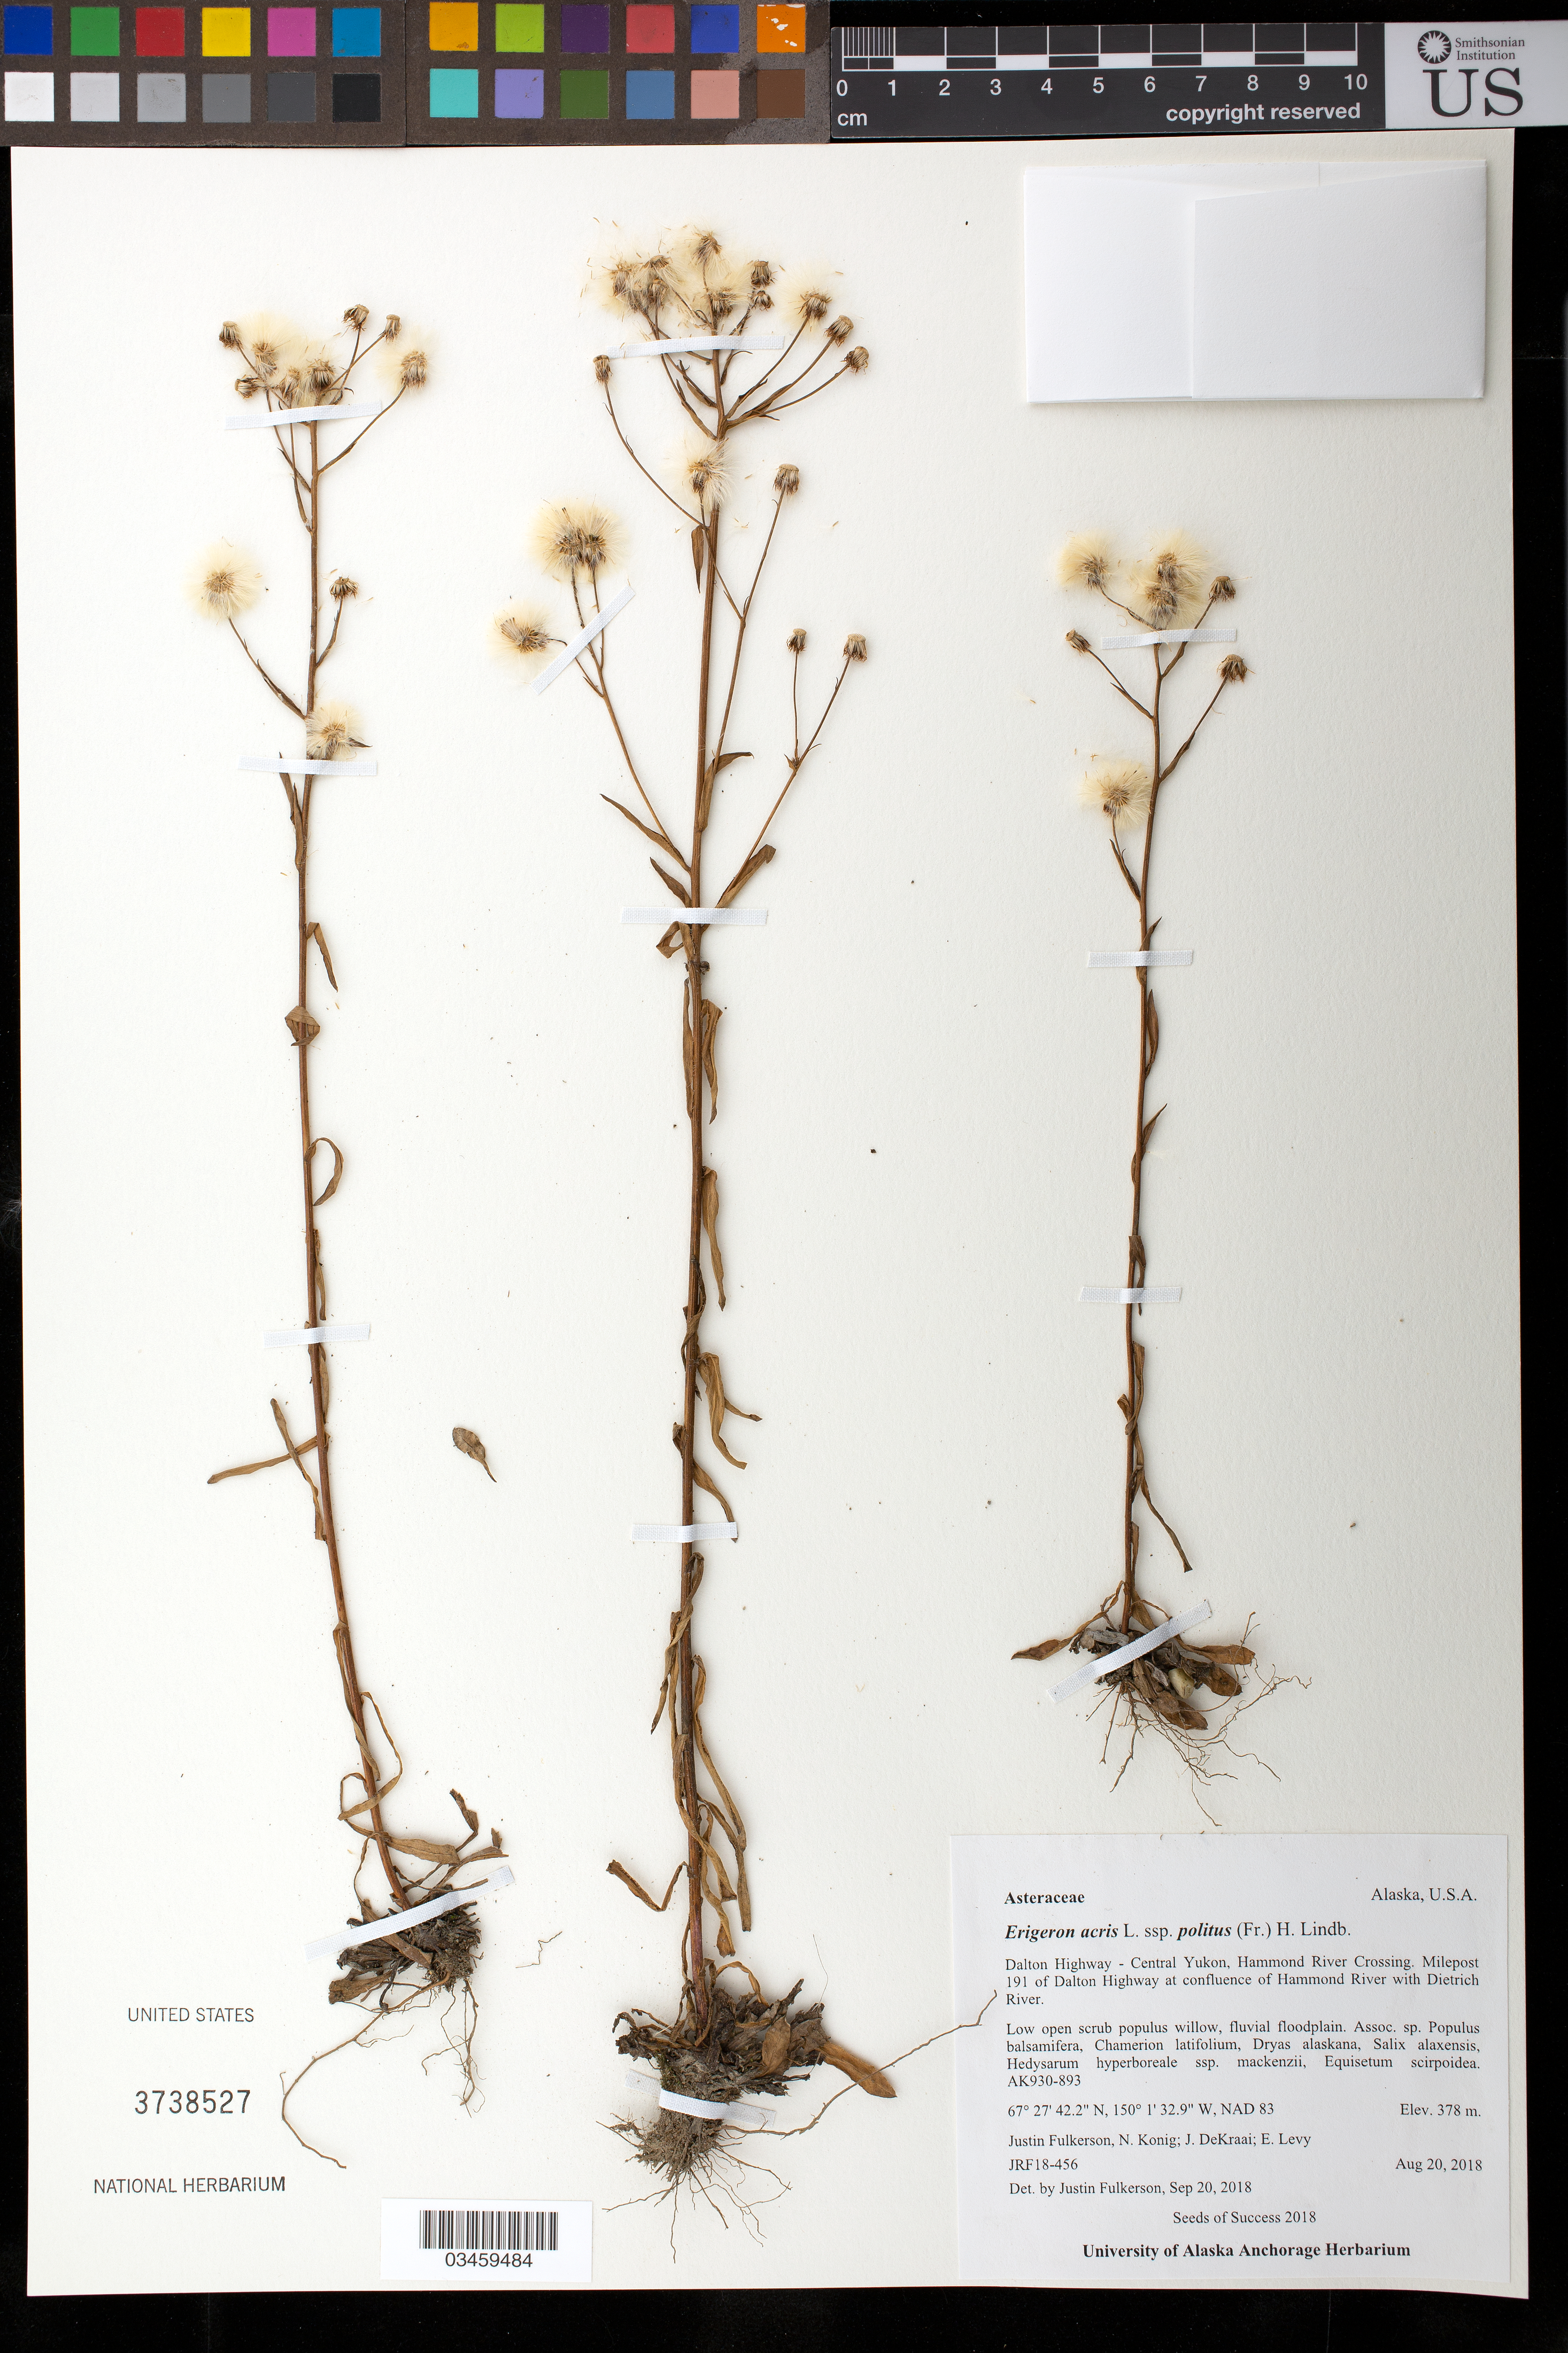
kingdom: Plantae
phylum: Tracheophyta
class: Magnoliopsida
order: Asterales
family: Asteraceae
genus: Erigeron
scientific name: Erigeron acris subsp. politus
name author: (Fr.) H. Lindb.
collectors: J. Fulkerson, N. Konig, E. Levy & J. Dekraai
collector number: JRF18-456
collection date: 2018-08-20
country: United States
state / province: Alaska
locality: Dalton Hwy-Central Yukon, Hammond River milepost 191 of Dalton Hwy at confluence of Hammond River with Dietrich River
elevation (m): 378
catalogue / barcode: US 3738527